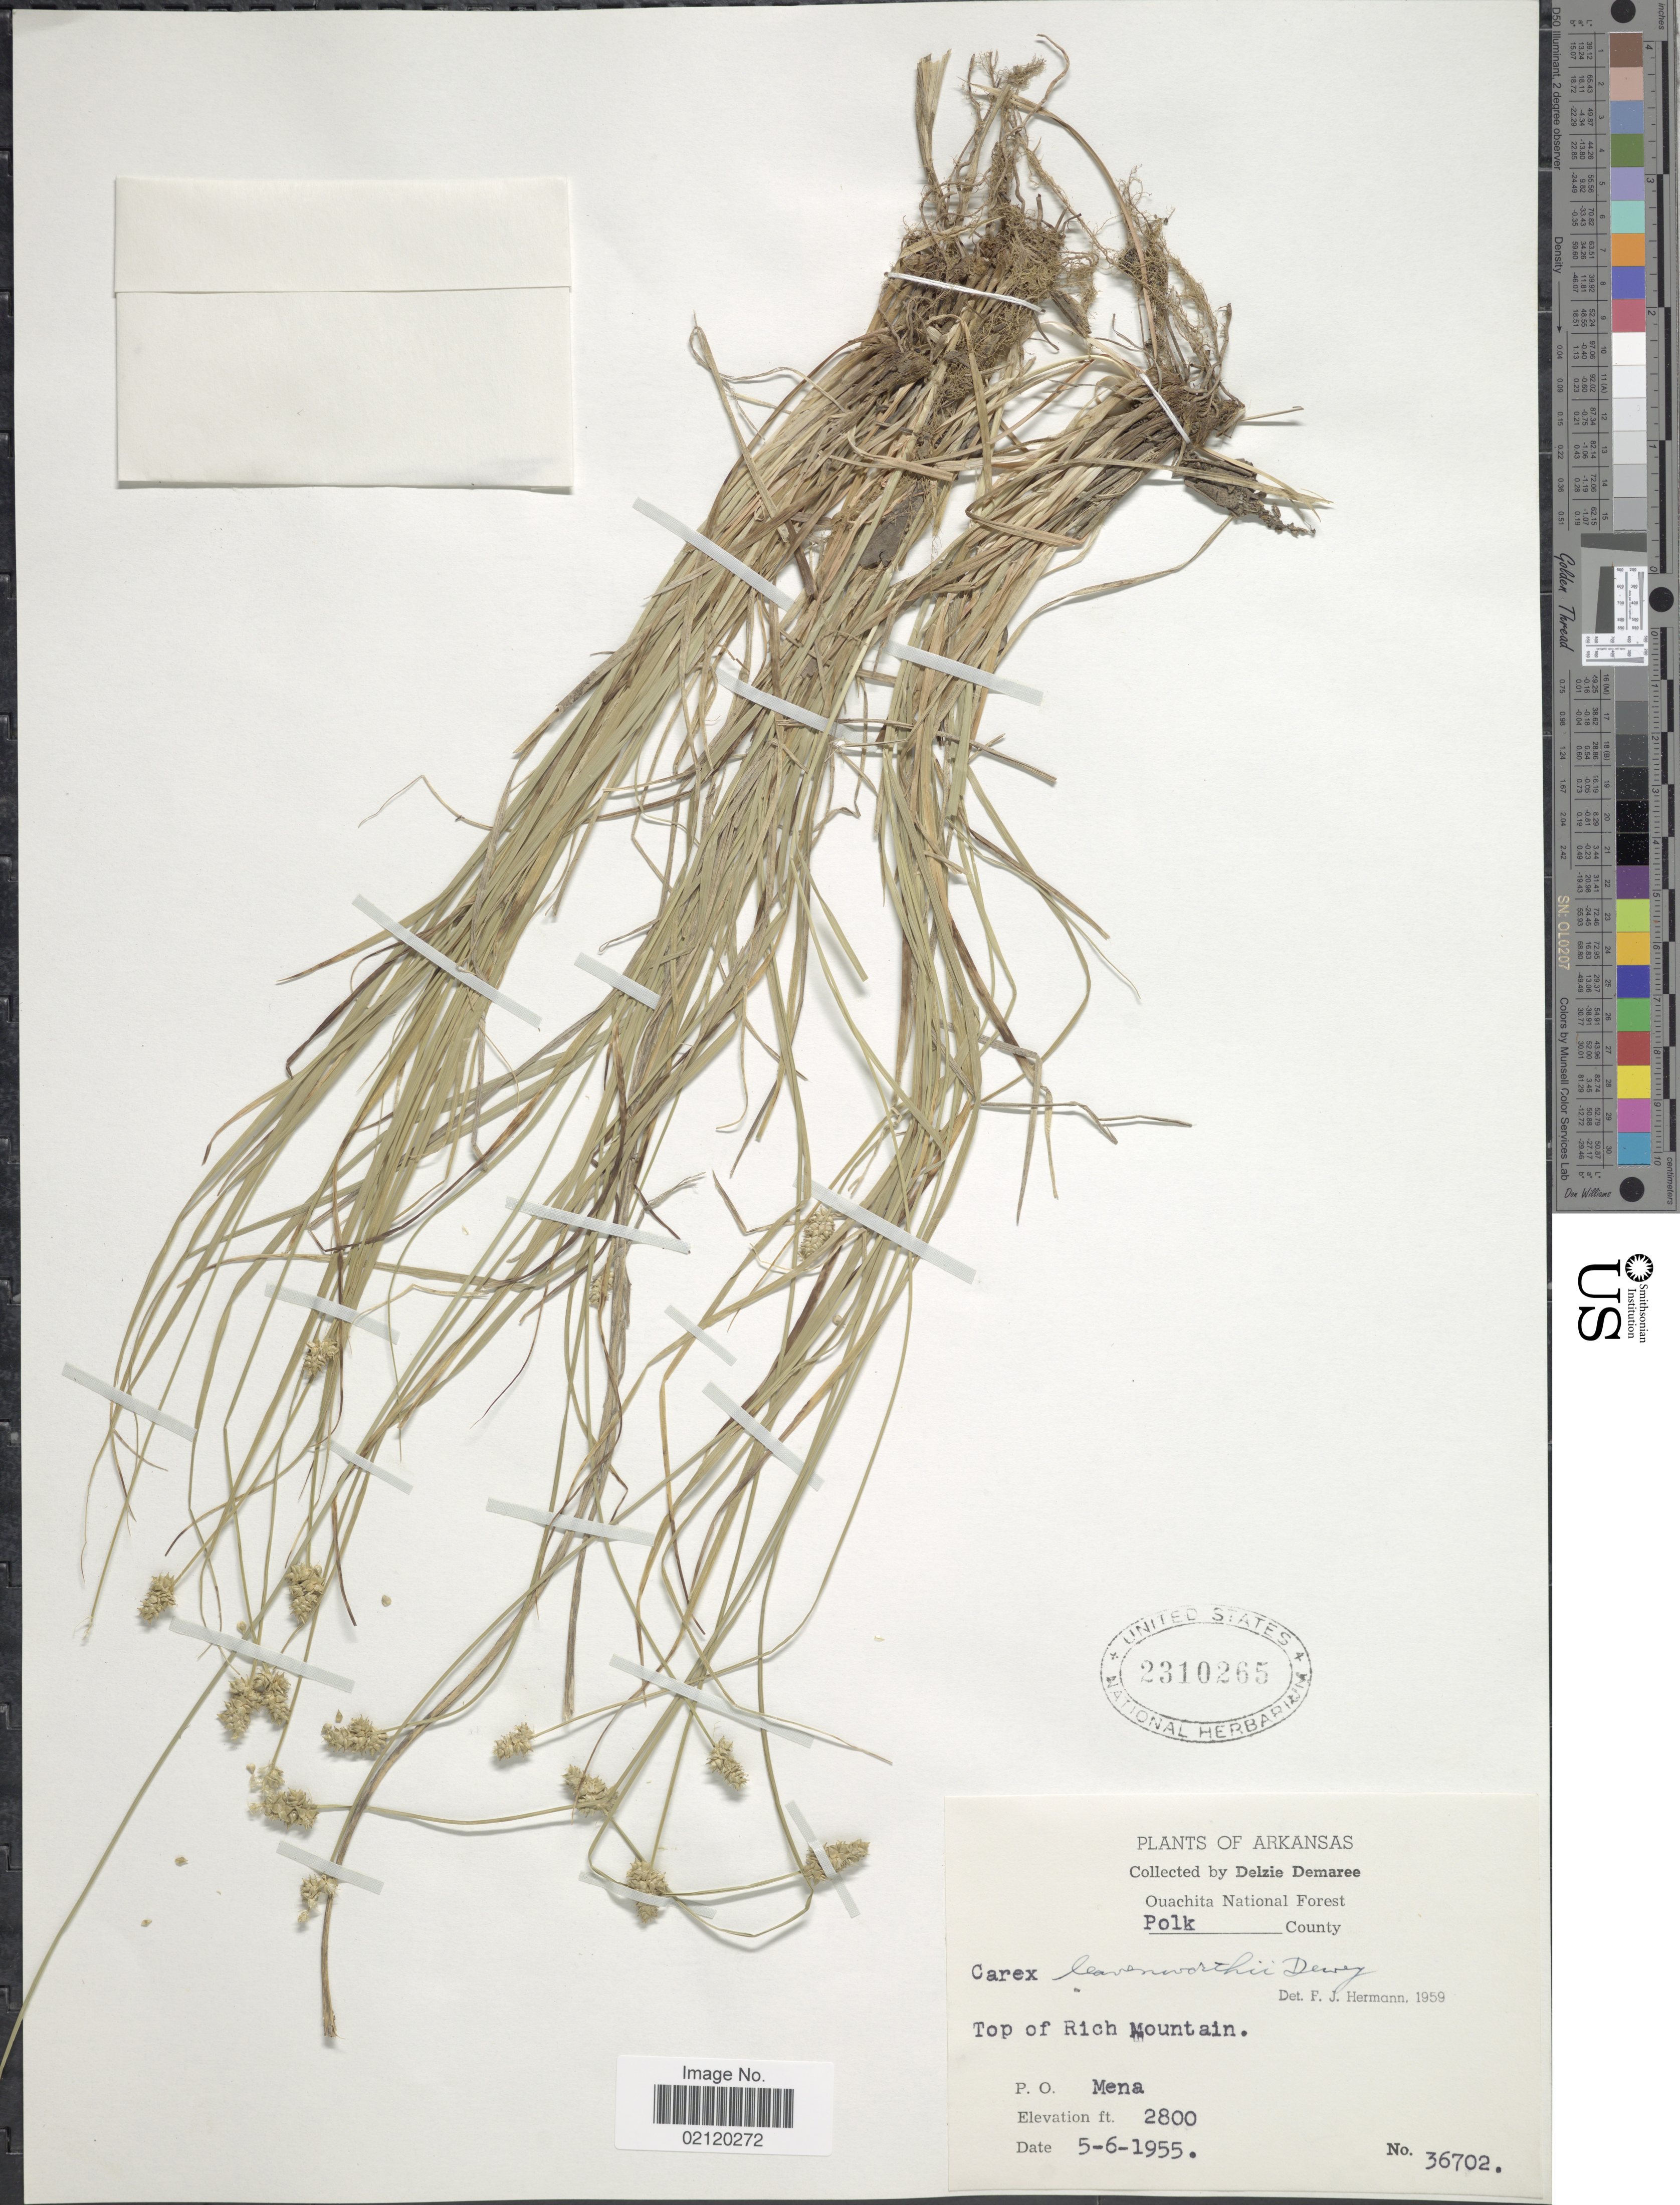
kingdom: Plantae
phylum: Tracheophyta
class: Liliopsida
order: Poales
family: Cyperaceae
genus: Carex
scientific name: Carex leavenworthii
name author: Dewey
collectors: D. Demaree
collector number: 36702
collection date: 1955-05-06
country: United States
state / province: Arkansas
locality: Ouachita National Forest, Polk County, Top of Rich Mountain, P.O. Mena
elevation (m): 853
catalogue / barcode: US 2310265